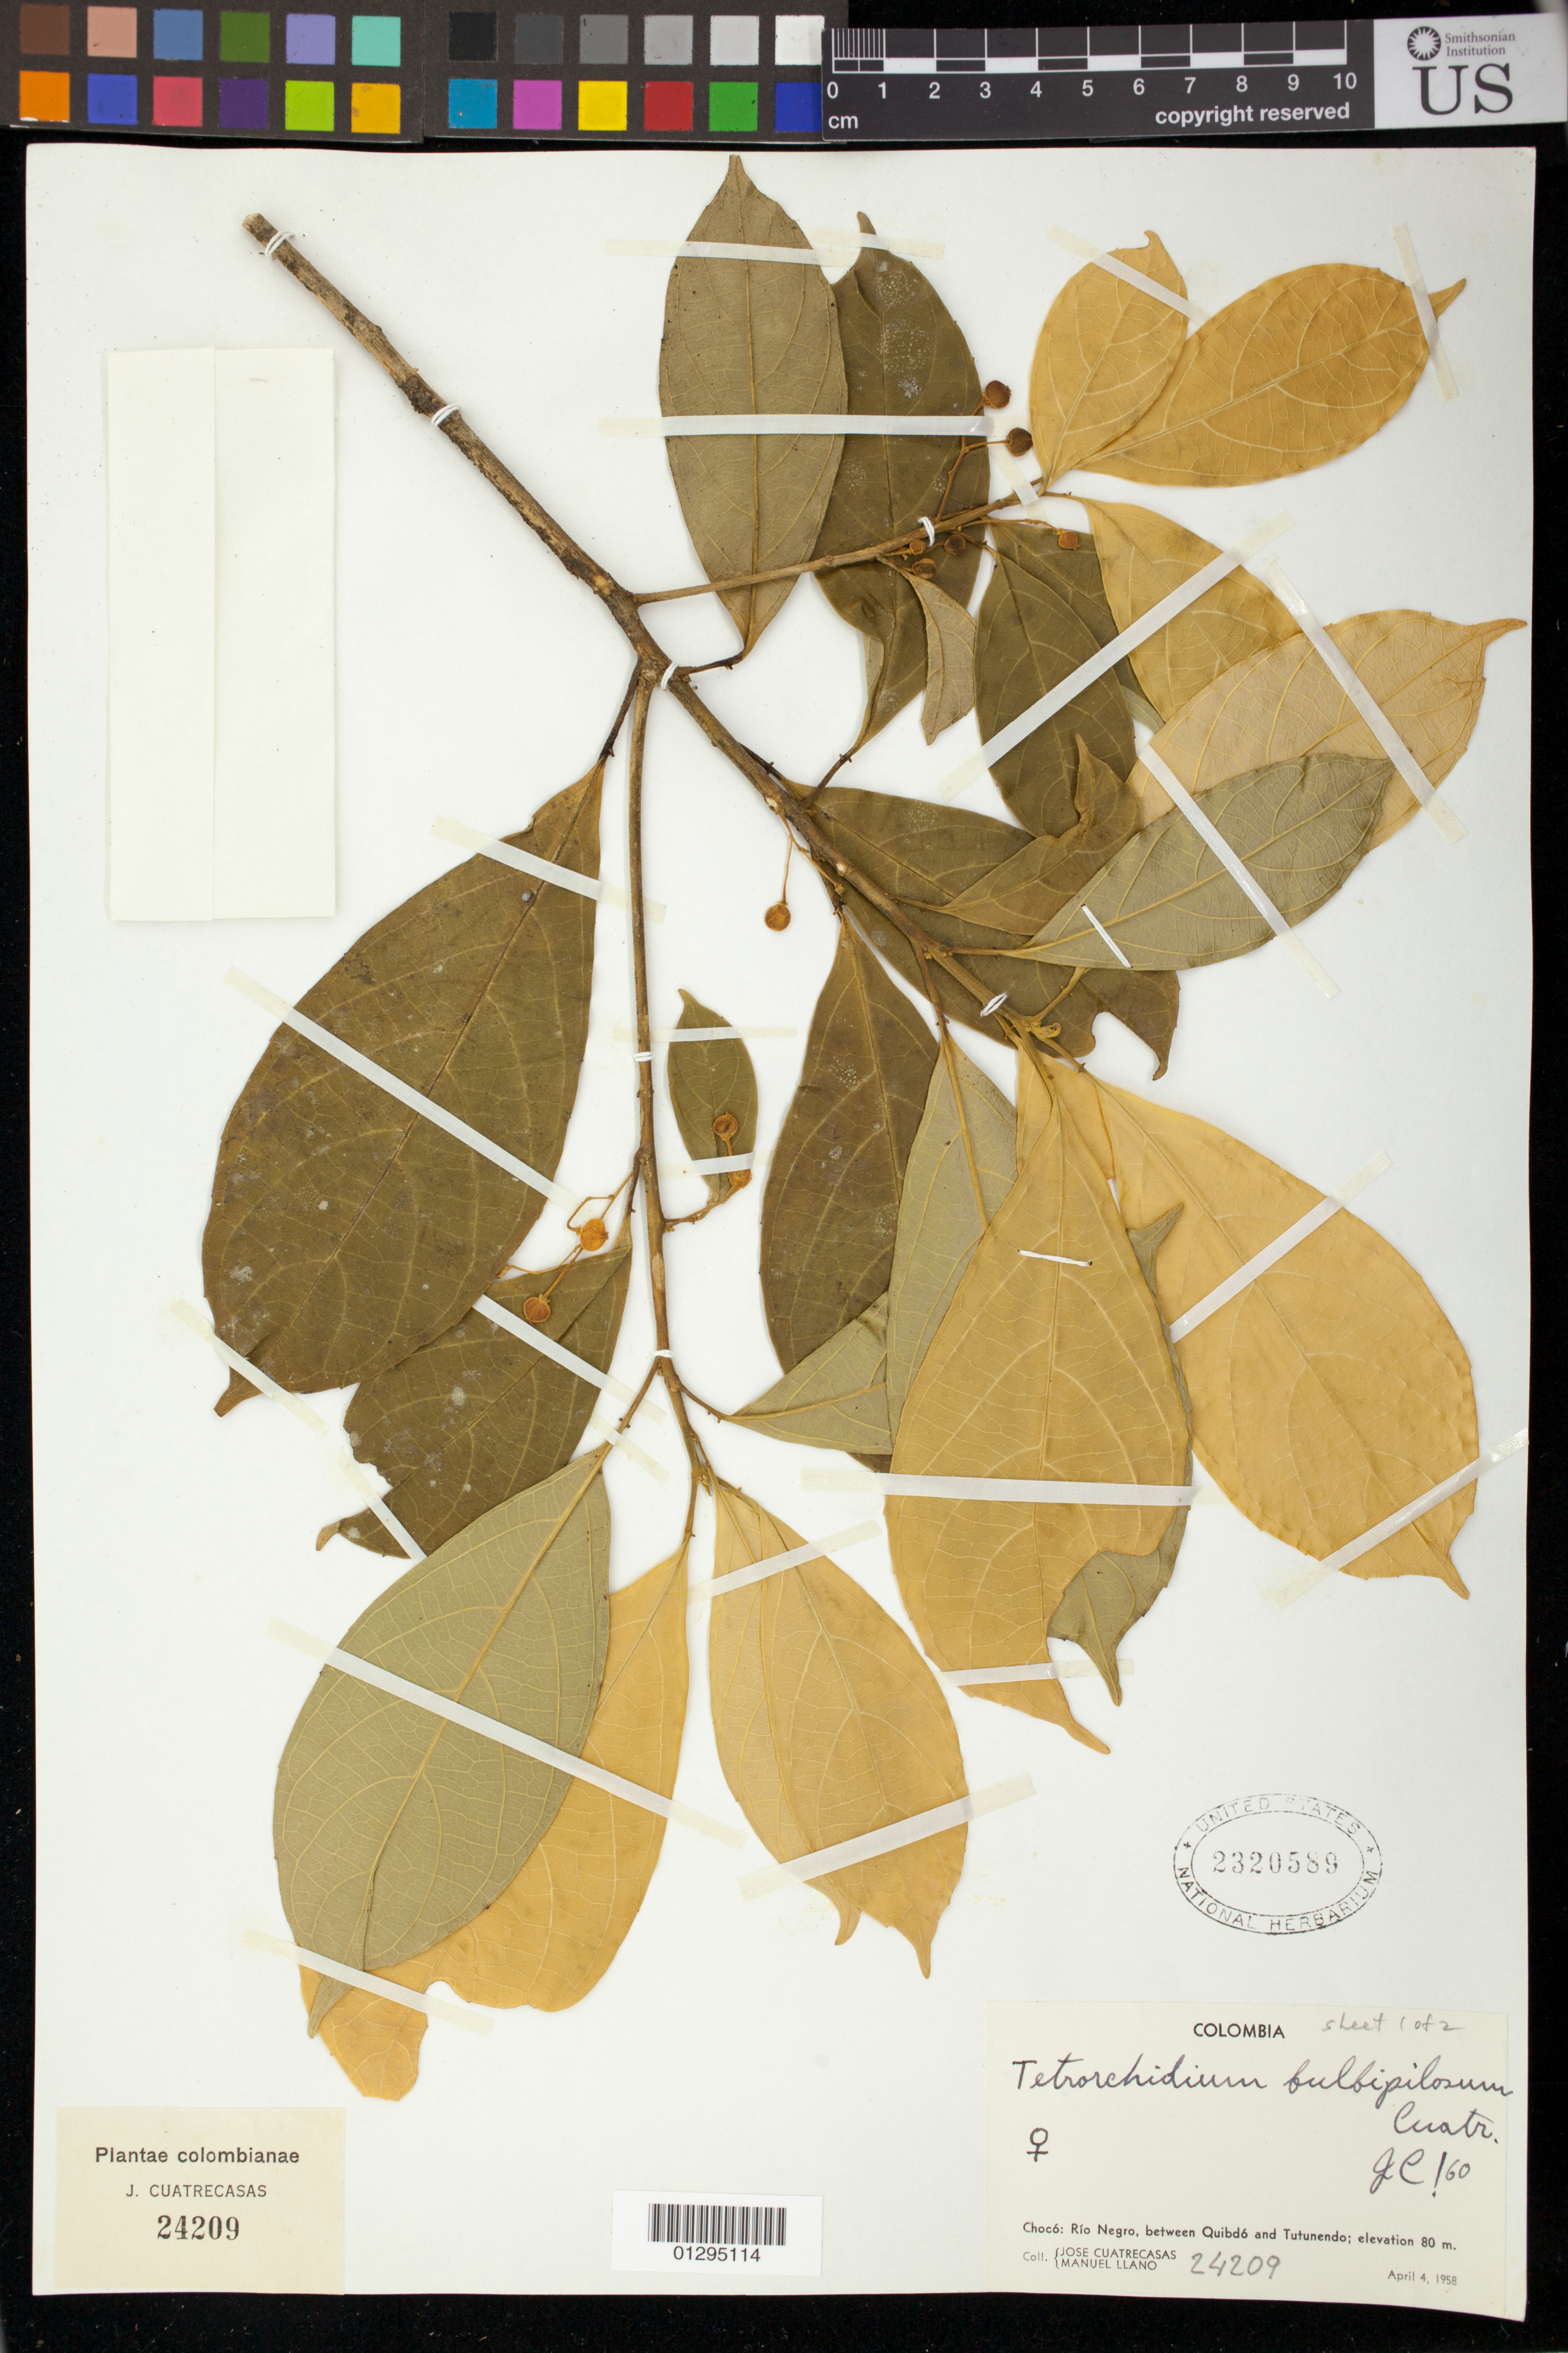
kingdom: Plantae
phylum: Tracheophyta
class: Magnoliopsida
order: Malpighiales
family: Euphorbiaceae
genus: Tetrorchidium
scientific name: Tetrorchidium bulbipilosum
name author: Cuatrec.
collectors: J. Cuatrecasas & M. d. Llano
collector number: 24209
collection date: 1958-04-04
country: Colombia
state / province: Chocó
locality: Rio Negro, between Quibdo and Tutunendo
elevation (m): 80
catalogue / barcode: US 2320589